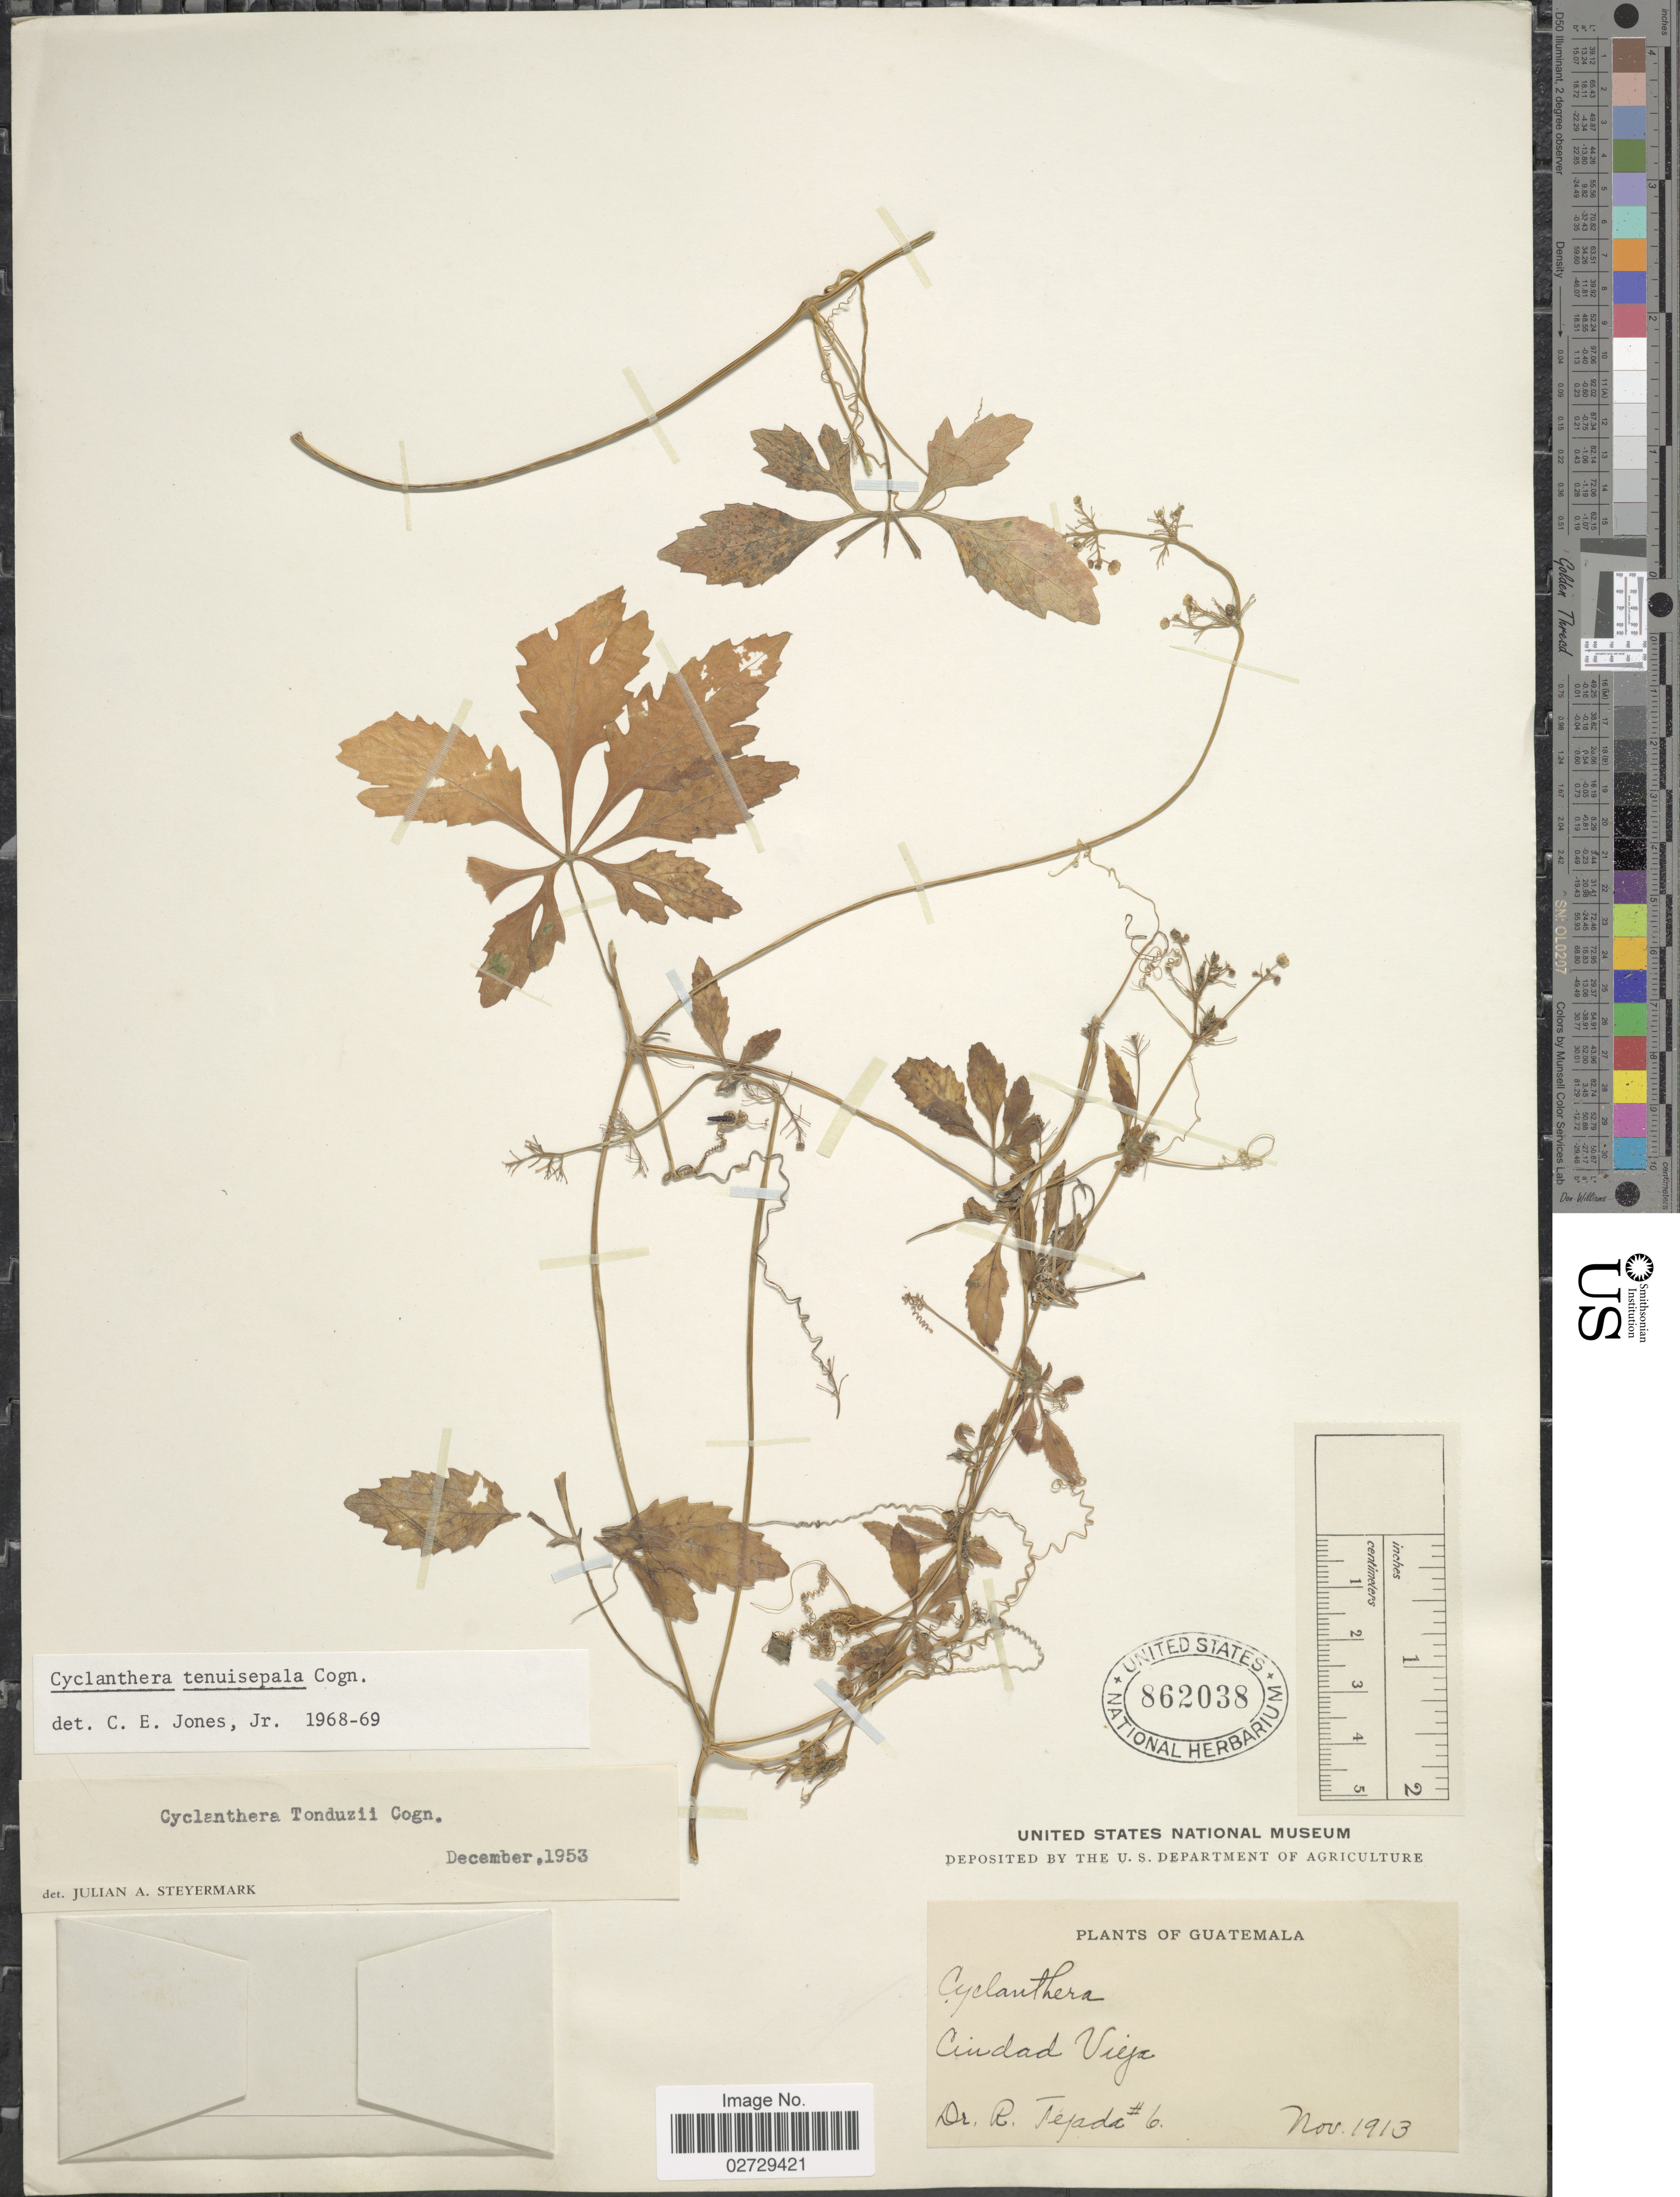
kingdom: Plantae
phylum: Tracheophyta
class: Magnoliopsida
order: Cucurbitales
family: Cucurbitaceae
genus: Cyclanthera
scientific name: Cyclanthera tenuisepala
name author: Cogn.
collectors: R. Tejada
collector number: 6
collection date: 1913-11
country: Guatemala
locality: Ciudad Vieja.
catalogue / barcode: US 862038